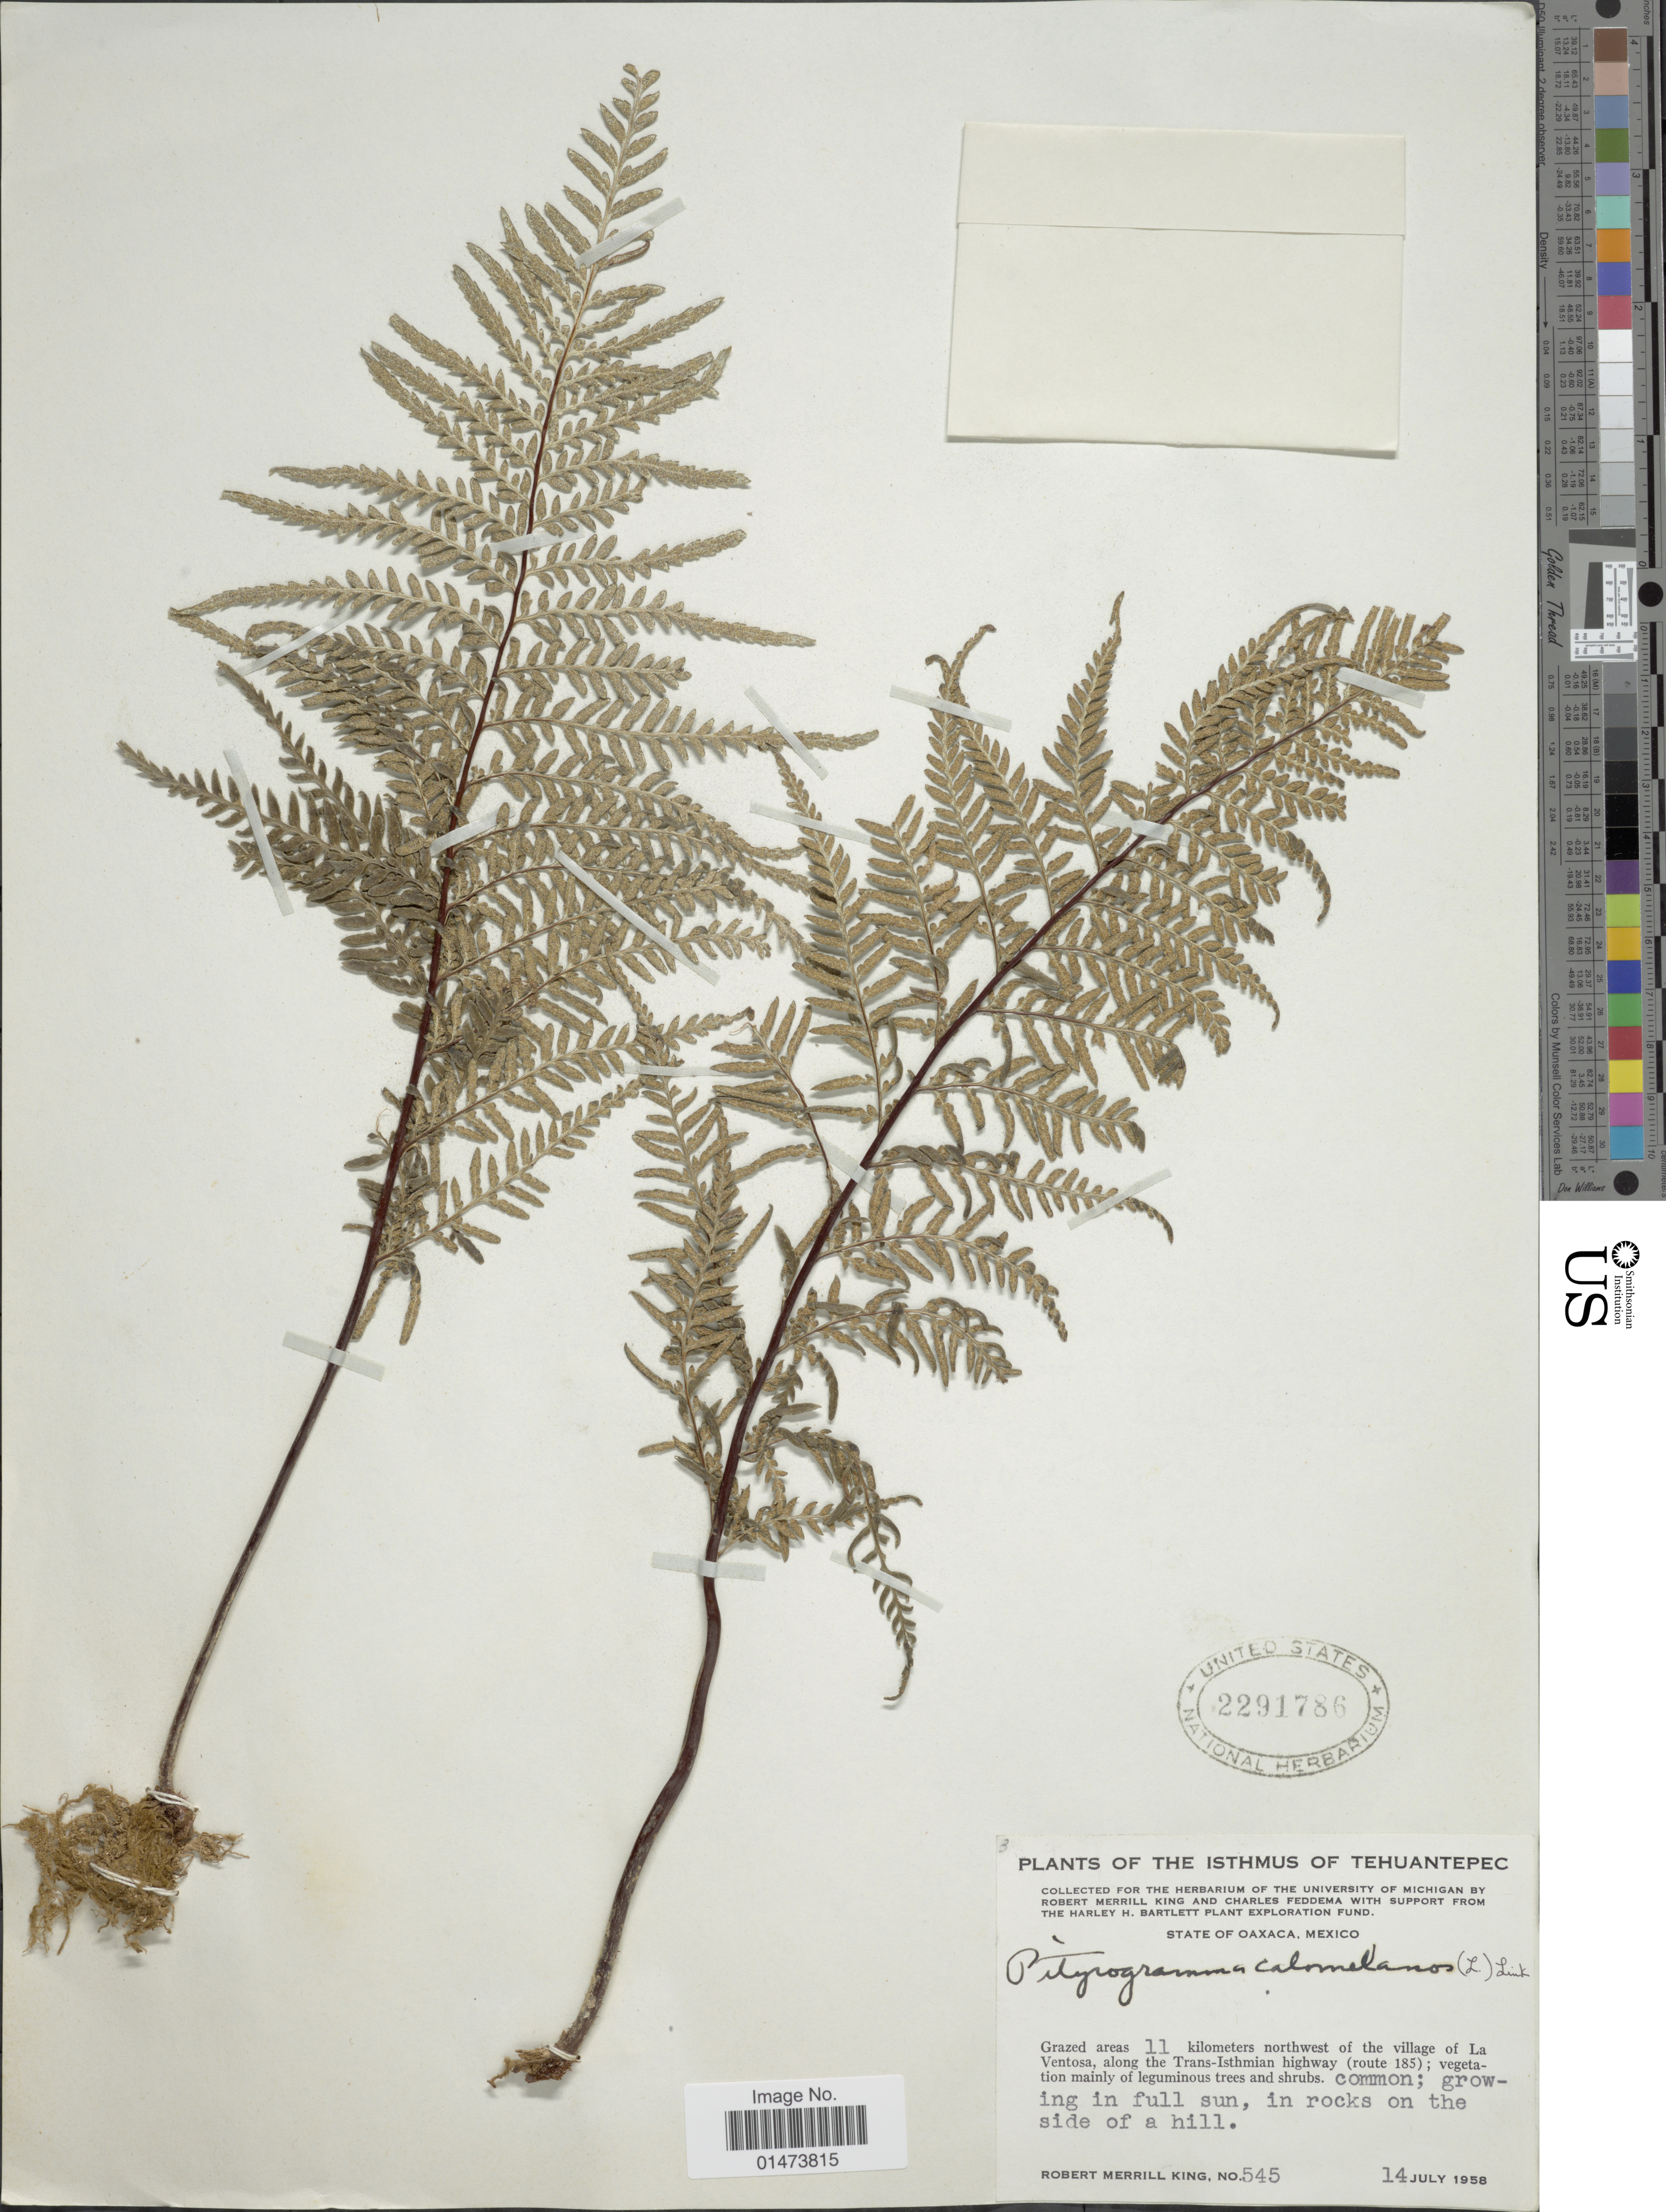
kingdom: Plantae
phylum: Tracheophyta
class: Polypodiopsida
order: Polypodiales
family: Pteridaceae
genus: Pityrogramma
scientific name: Pityrogramma calomelanos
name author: (L.) Link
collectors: R. M. King & C. Feddema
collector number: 545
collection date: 1958-07-14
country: Mexico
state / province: Oaxaca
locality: Isthmus of Tehuantepec, grazed areas 11 kilometers northwest of the village of La Ventosa, along the Trans-Isthmian highway (route 185), in rocks on the side of a hill.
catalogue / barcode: US 2291786